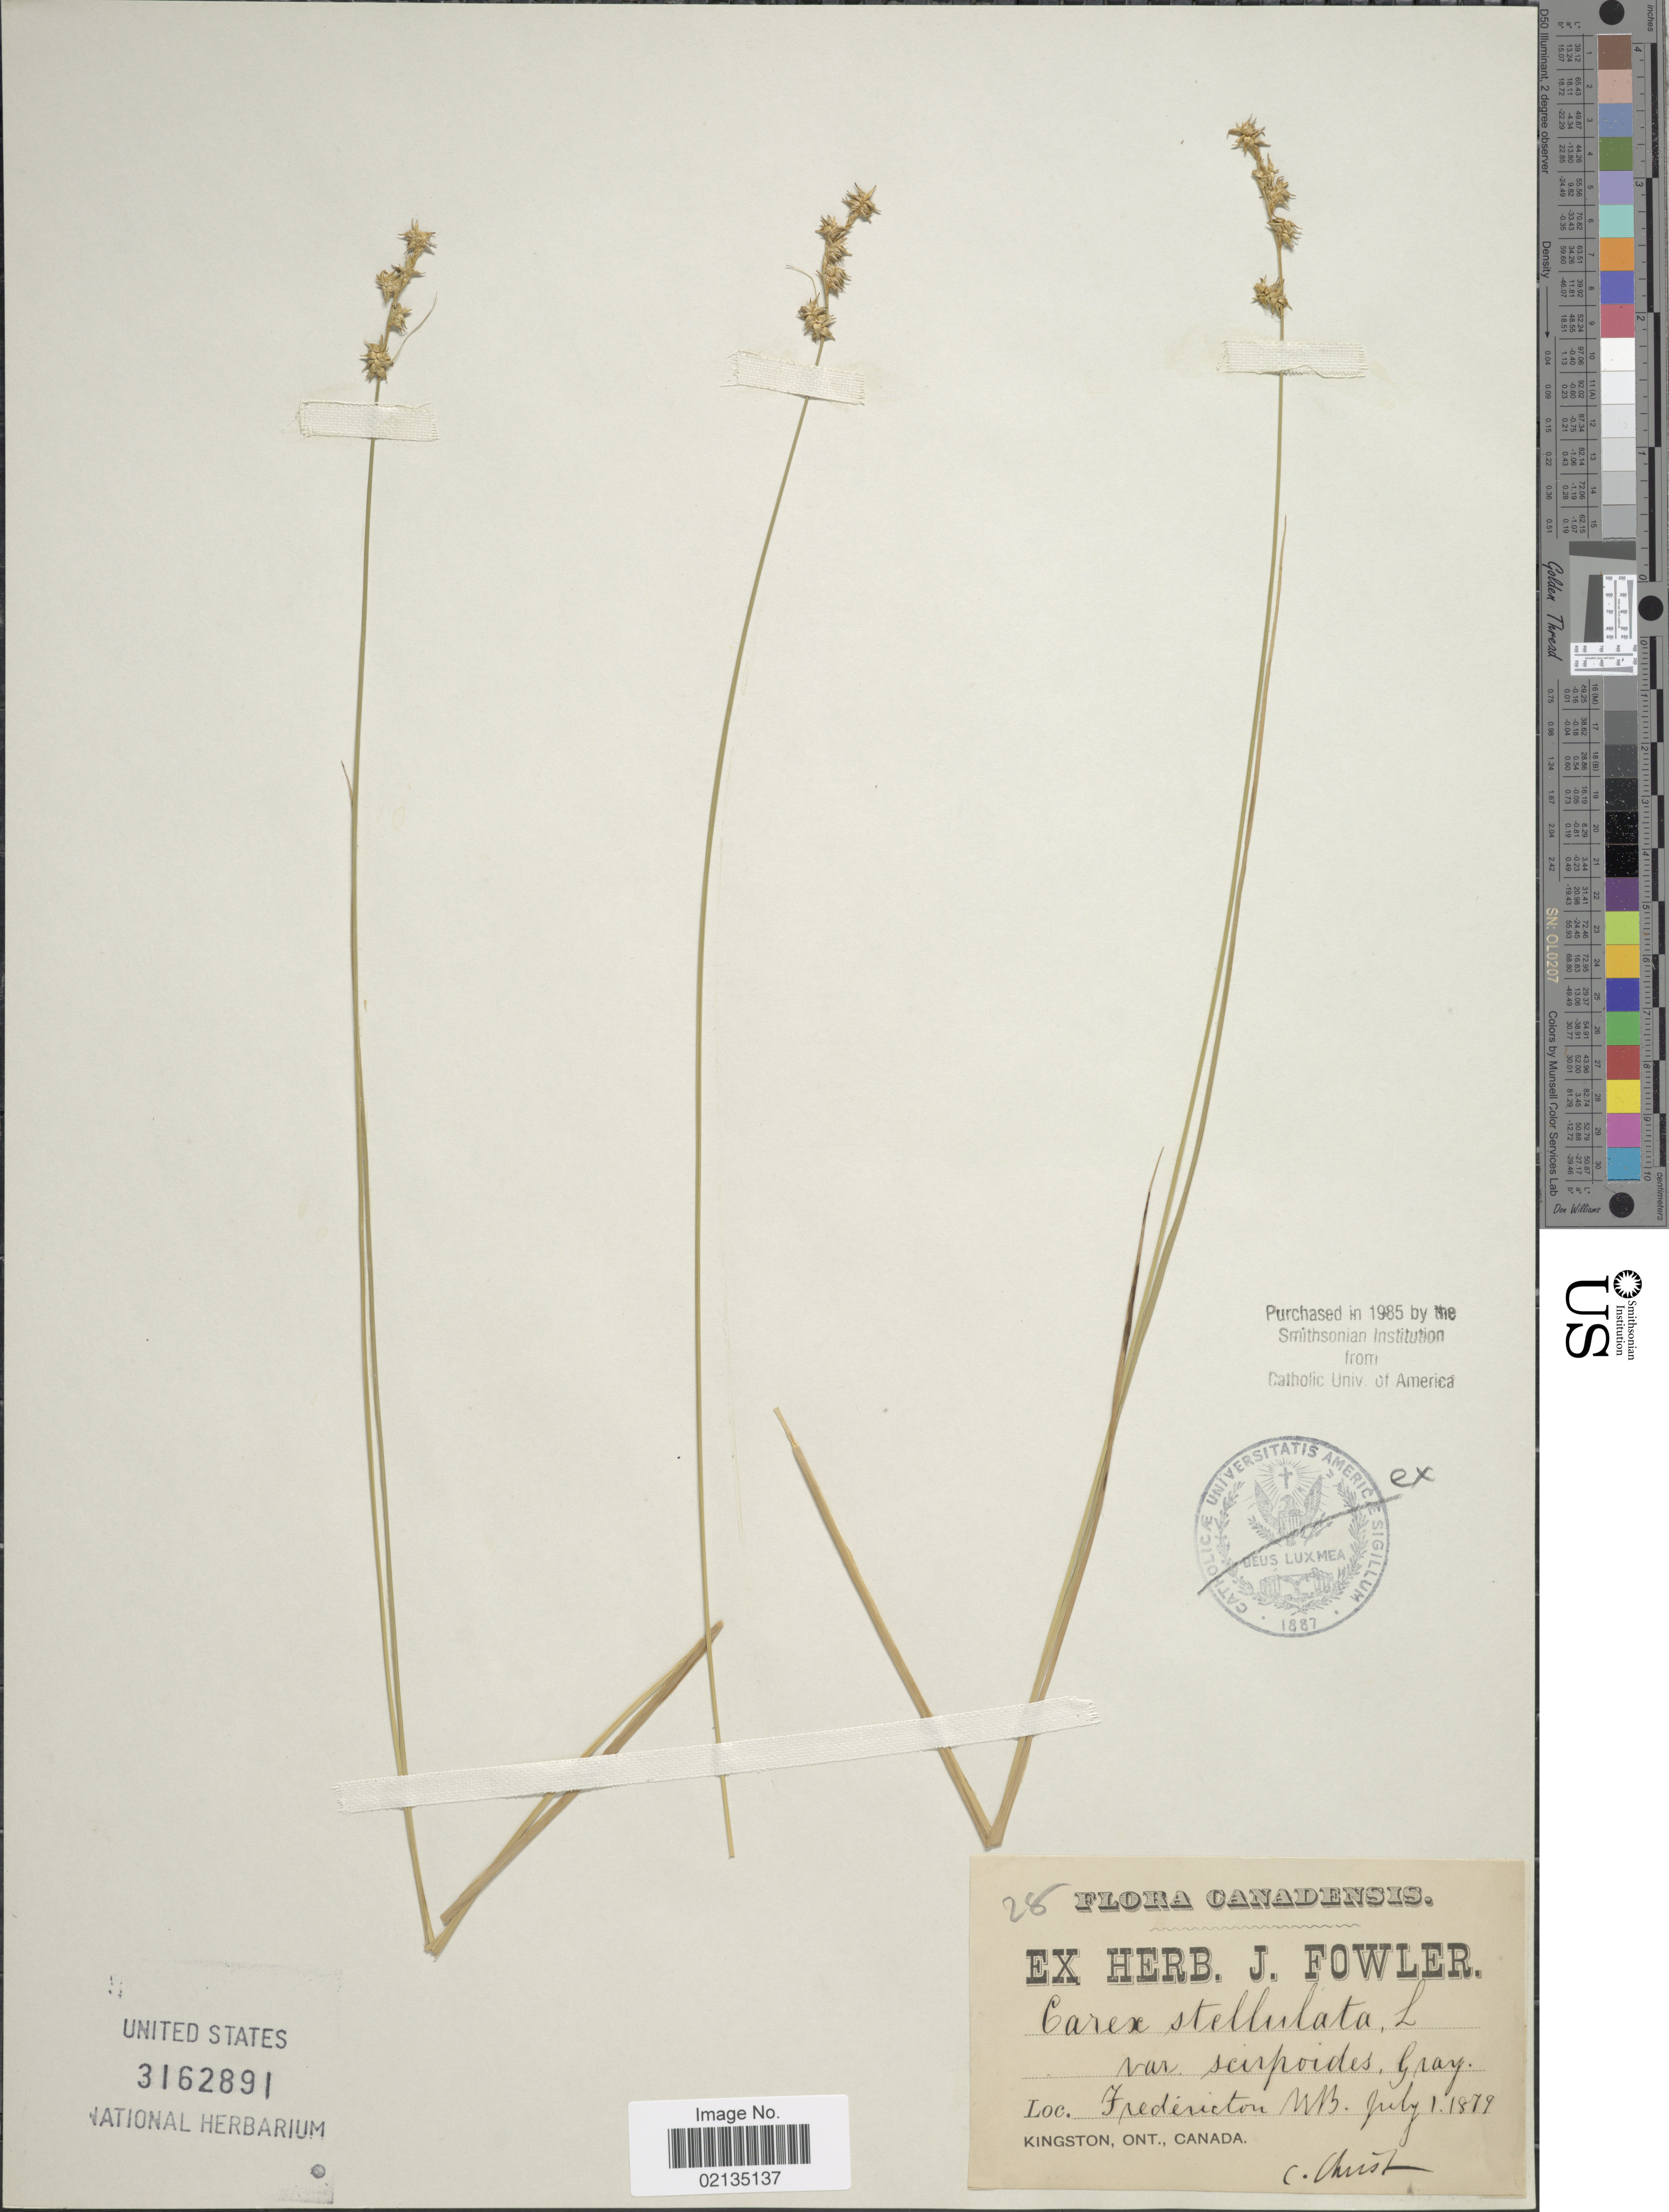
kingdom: Plantae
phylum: Tracheophyta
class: Liliopsida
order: Poales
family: Cyperaceae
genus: Carex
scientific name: Carex echinata subsp. echinata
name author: Murray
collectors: C. Christ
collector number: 28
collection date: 1879-07-01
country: Canada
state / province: New Brunswick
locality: Fredericton, N.B.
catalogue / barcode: US 3162891